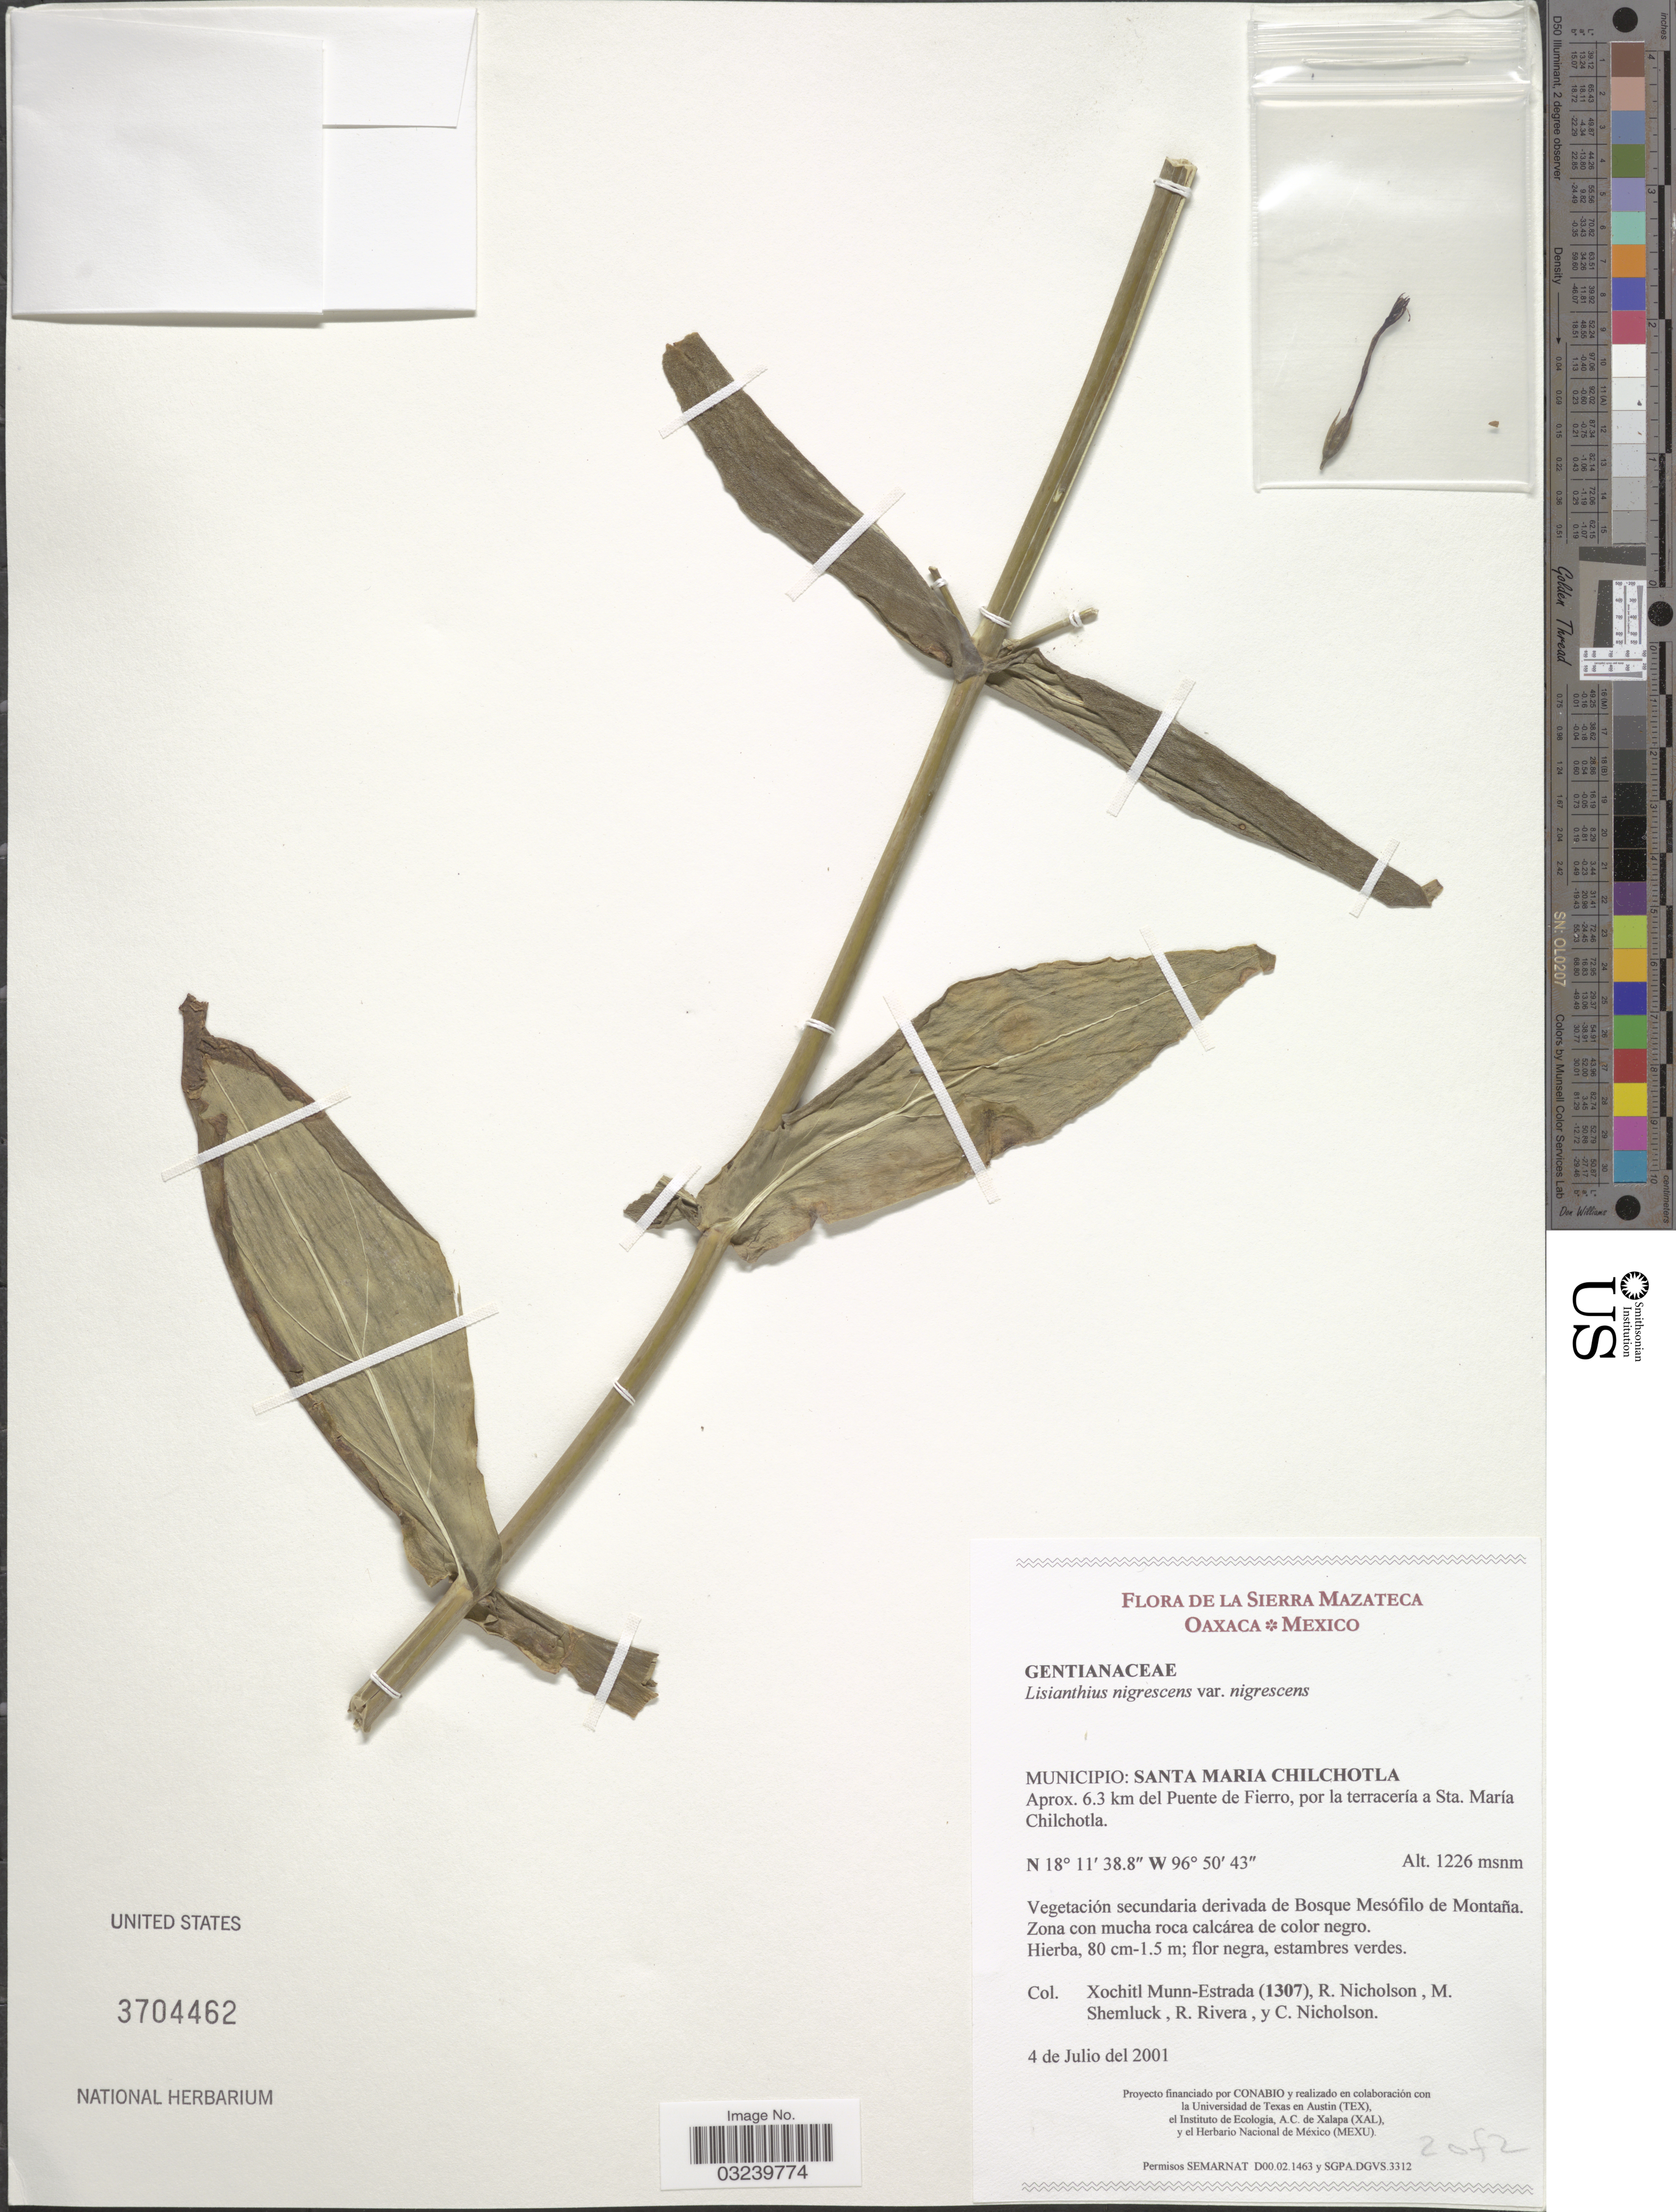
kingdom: Plantae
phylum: Tracheophyta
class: Magnoliopsida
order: Gentianales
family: Gentianaceae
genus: Lisianthius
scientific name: Lisianthius nigrescens var. nigrescens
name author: Schltdl. & Cham.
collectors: X. Munn-Estrada, R. Nicholson, M. Shemluck, R. Rivera & C. Nicholson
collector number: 1307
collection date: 2001-07-04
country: Mexico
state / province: Oaxaca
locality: De la Sierra Mazateca, Municipio: Santa Maria Chilchotla, Aprox. 6.3 km del Puente de Fierro, por la terracería a Sta. María Chilchotla.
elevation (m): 1226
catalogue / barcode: US 3704462